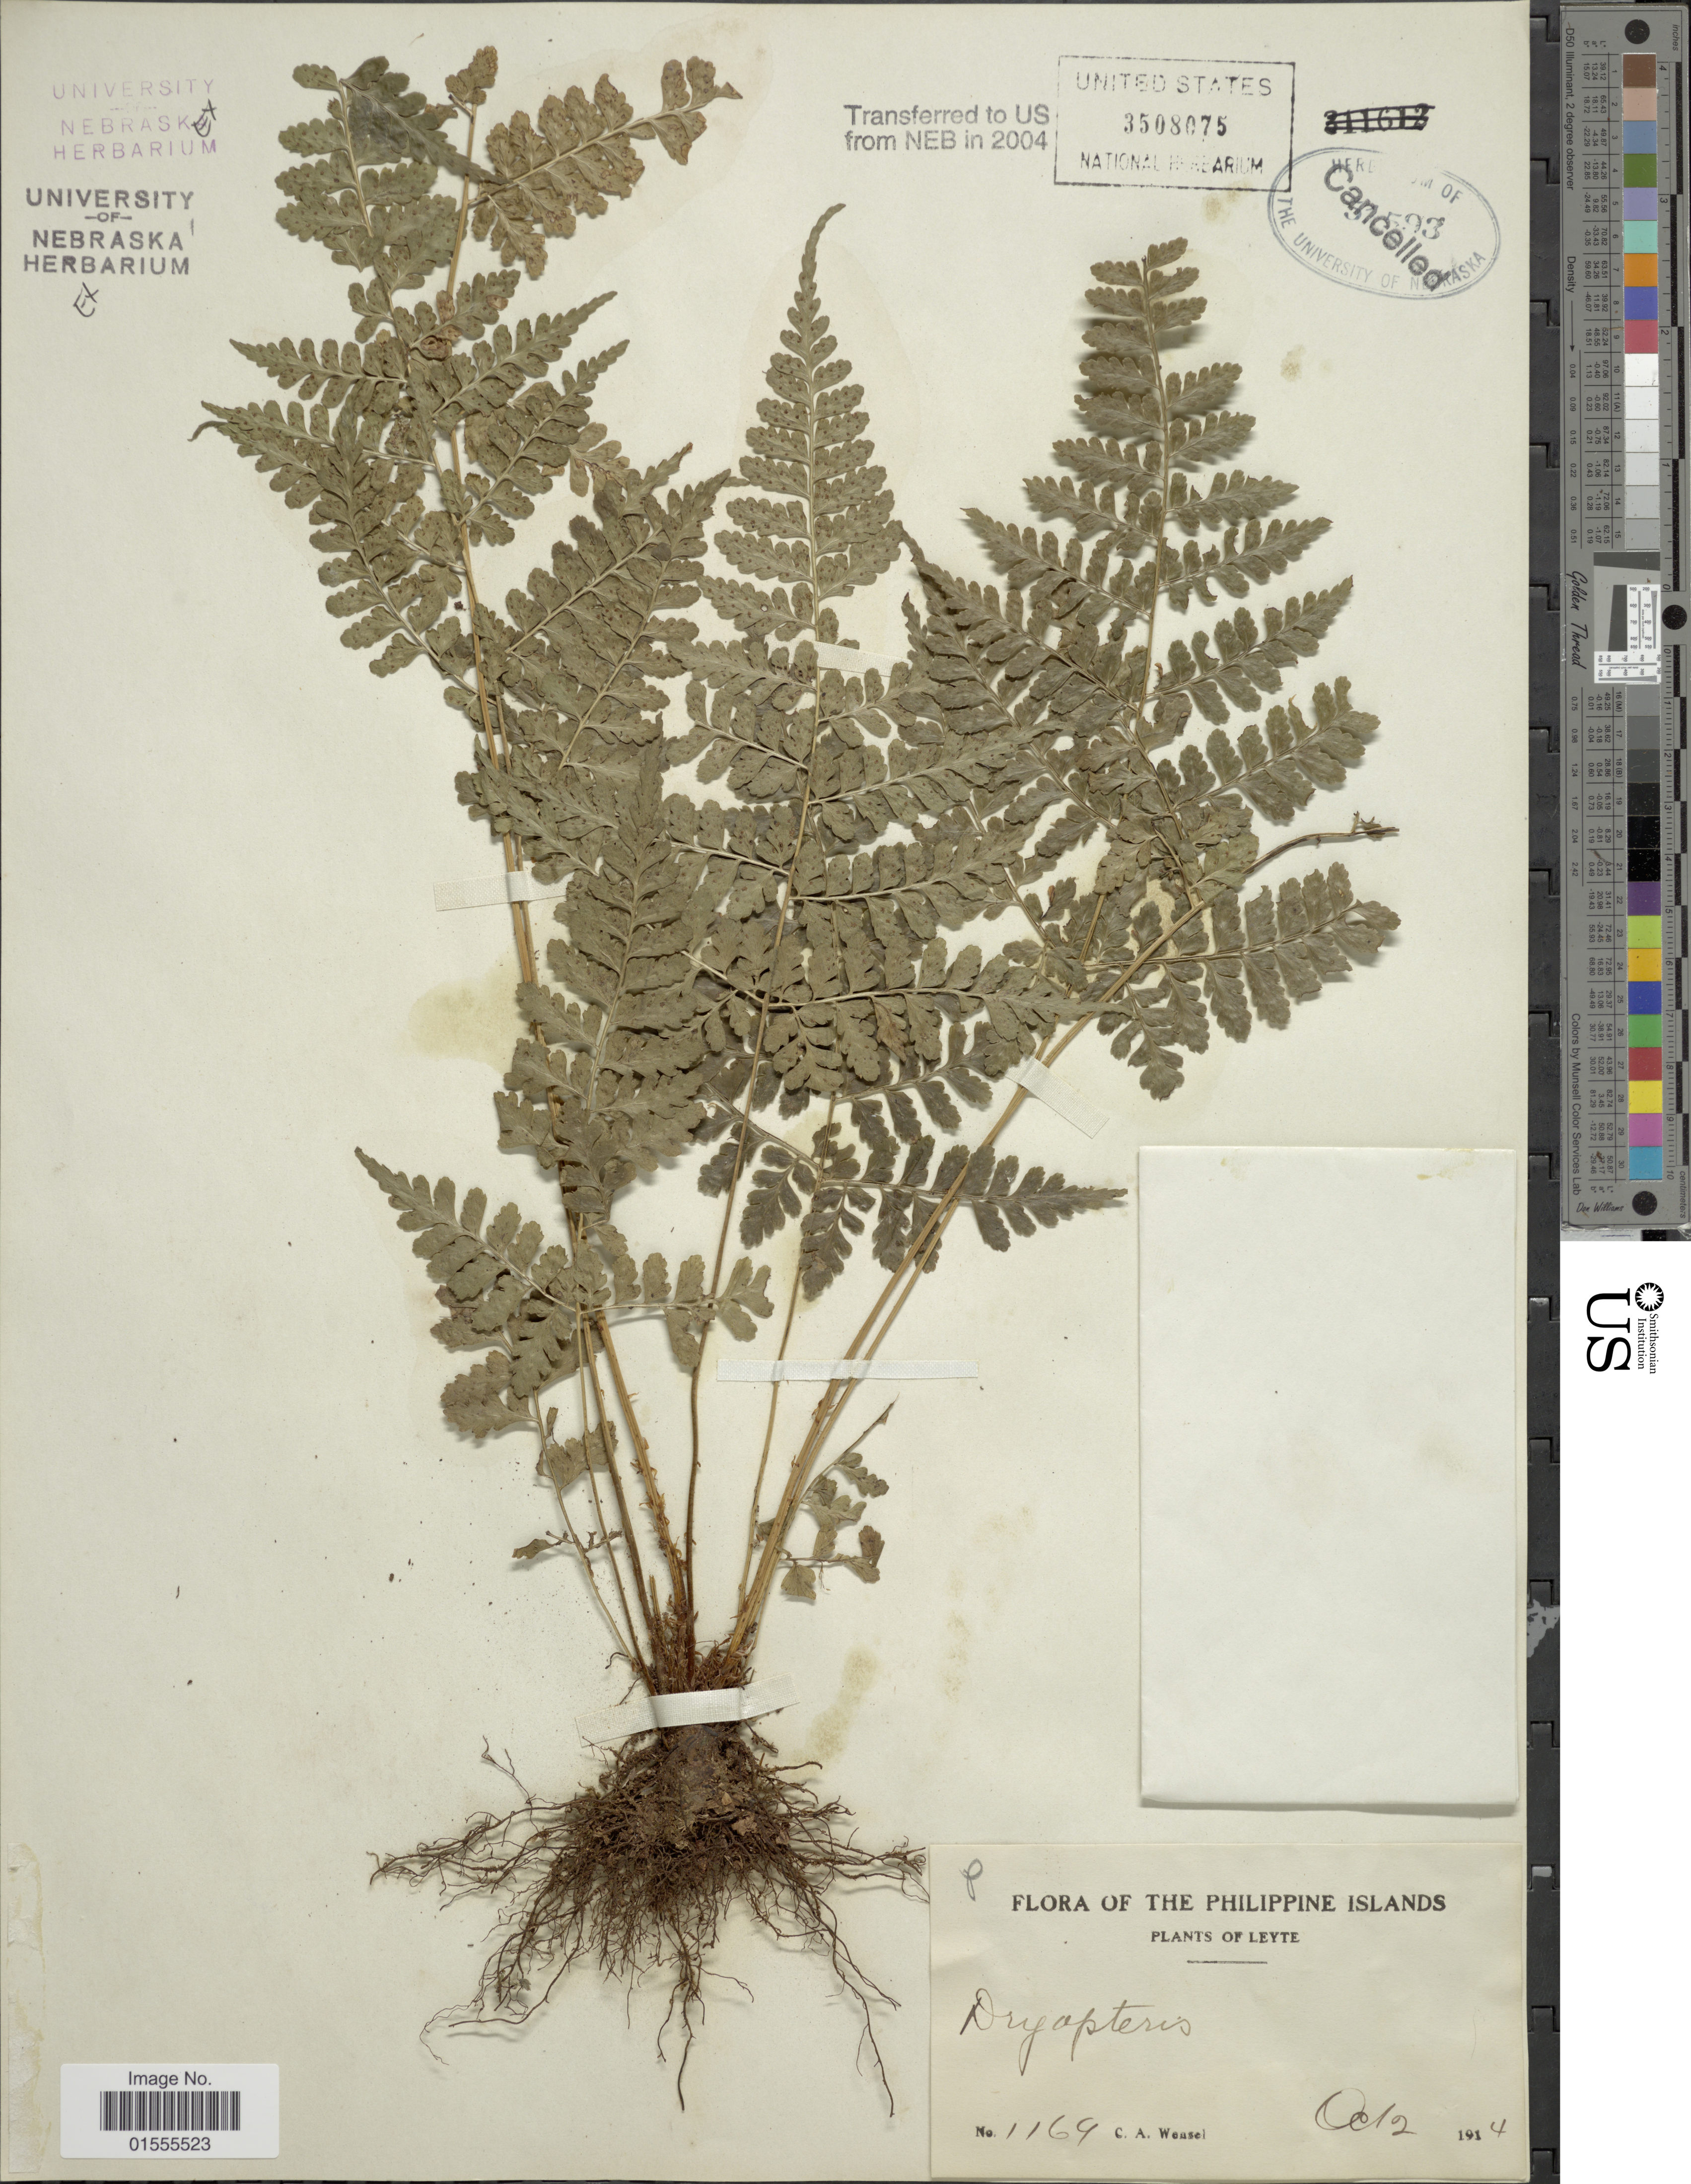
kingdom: Plantae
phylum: Tracheophyta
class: Polypodiopsida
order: Polypodiales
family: Dryopteridaceae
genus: Dryopteris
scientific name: Dryopteris sp.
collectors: C. Wenzel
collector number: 1169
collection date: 1914-10-02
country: Philippines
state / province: Eastern Visayas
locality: The Philippine Islands, Leyte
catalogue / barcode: US 3508075